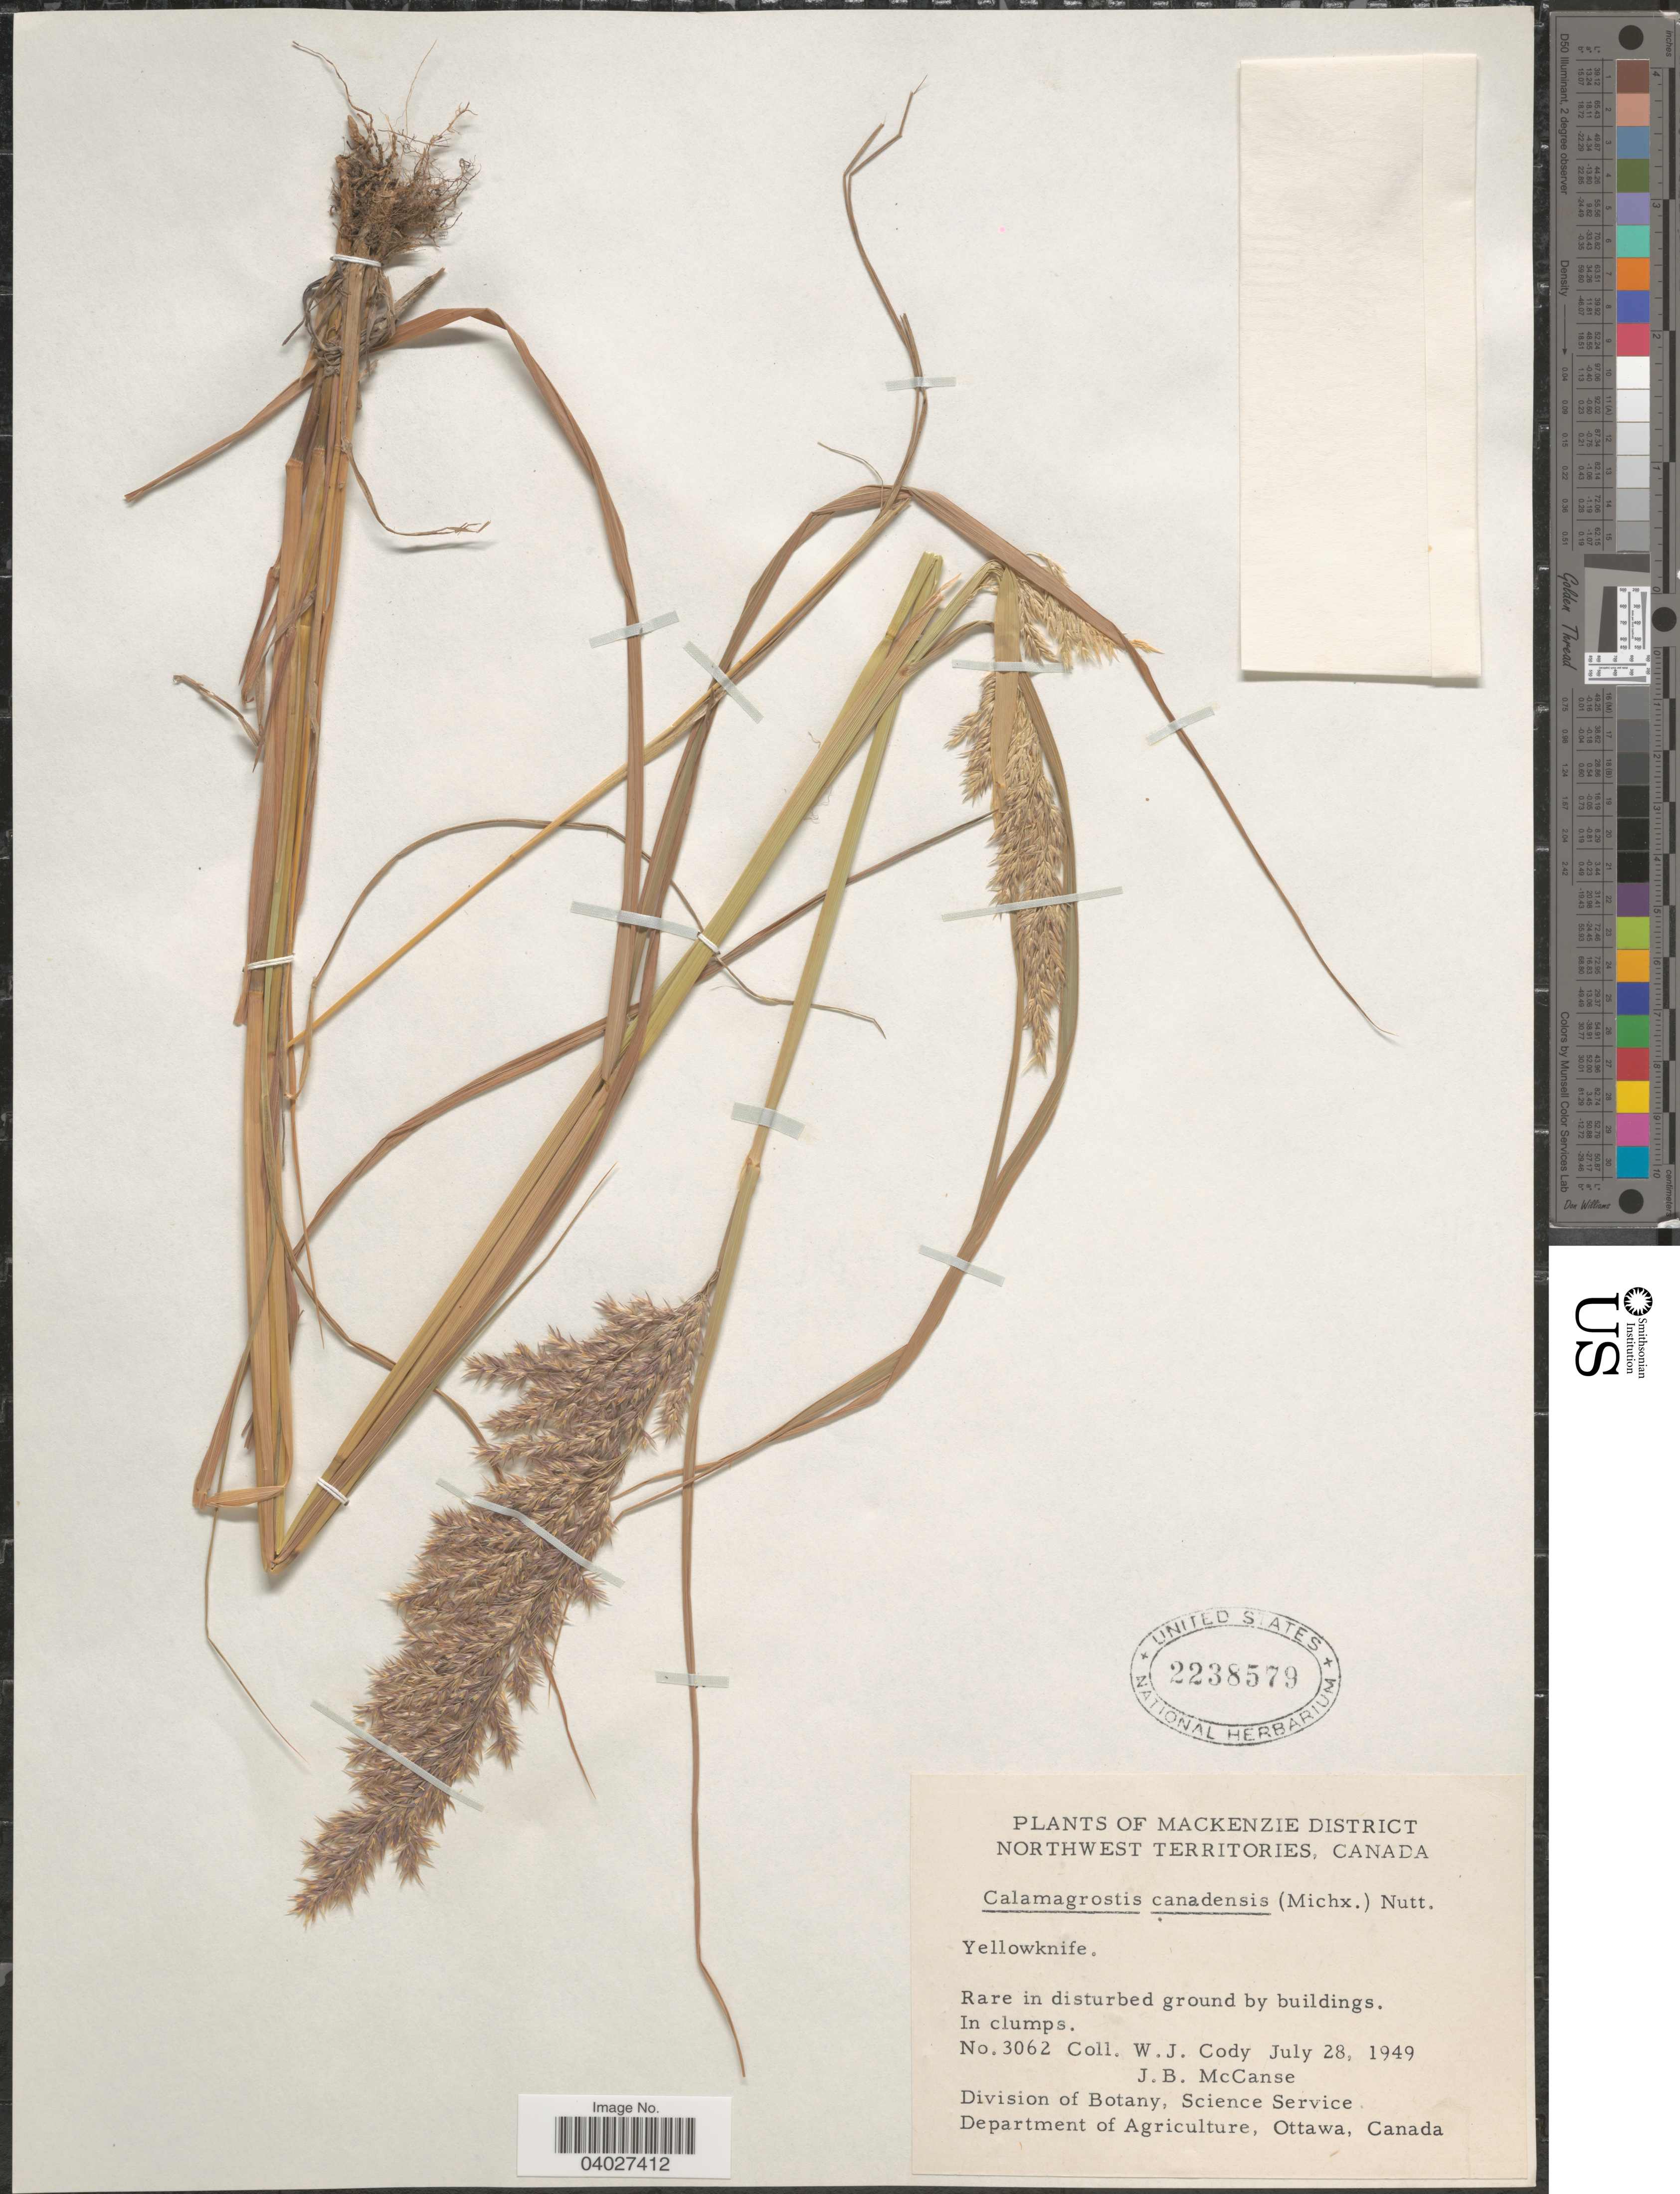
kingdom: Plantae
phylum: Tracheophyta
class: Liliopsida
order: Poales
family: Poaceae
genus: Calamagrostis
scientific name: Calamagrostis canadensis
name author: (Michx.) P. Beauv.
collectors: W. Cody & J. McCanse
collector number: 3062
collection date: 1949-07-28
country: Canada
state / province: Northwest Territories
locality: Mackenzie District. Yellowknife.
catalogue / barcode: US 2238579